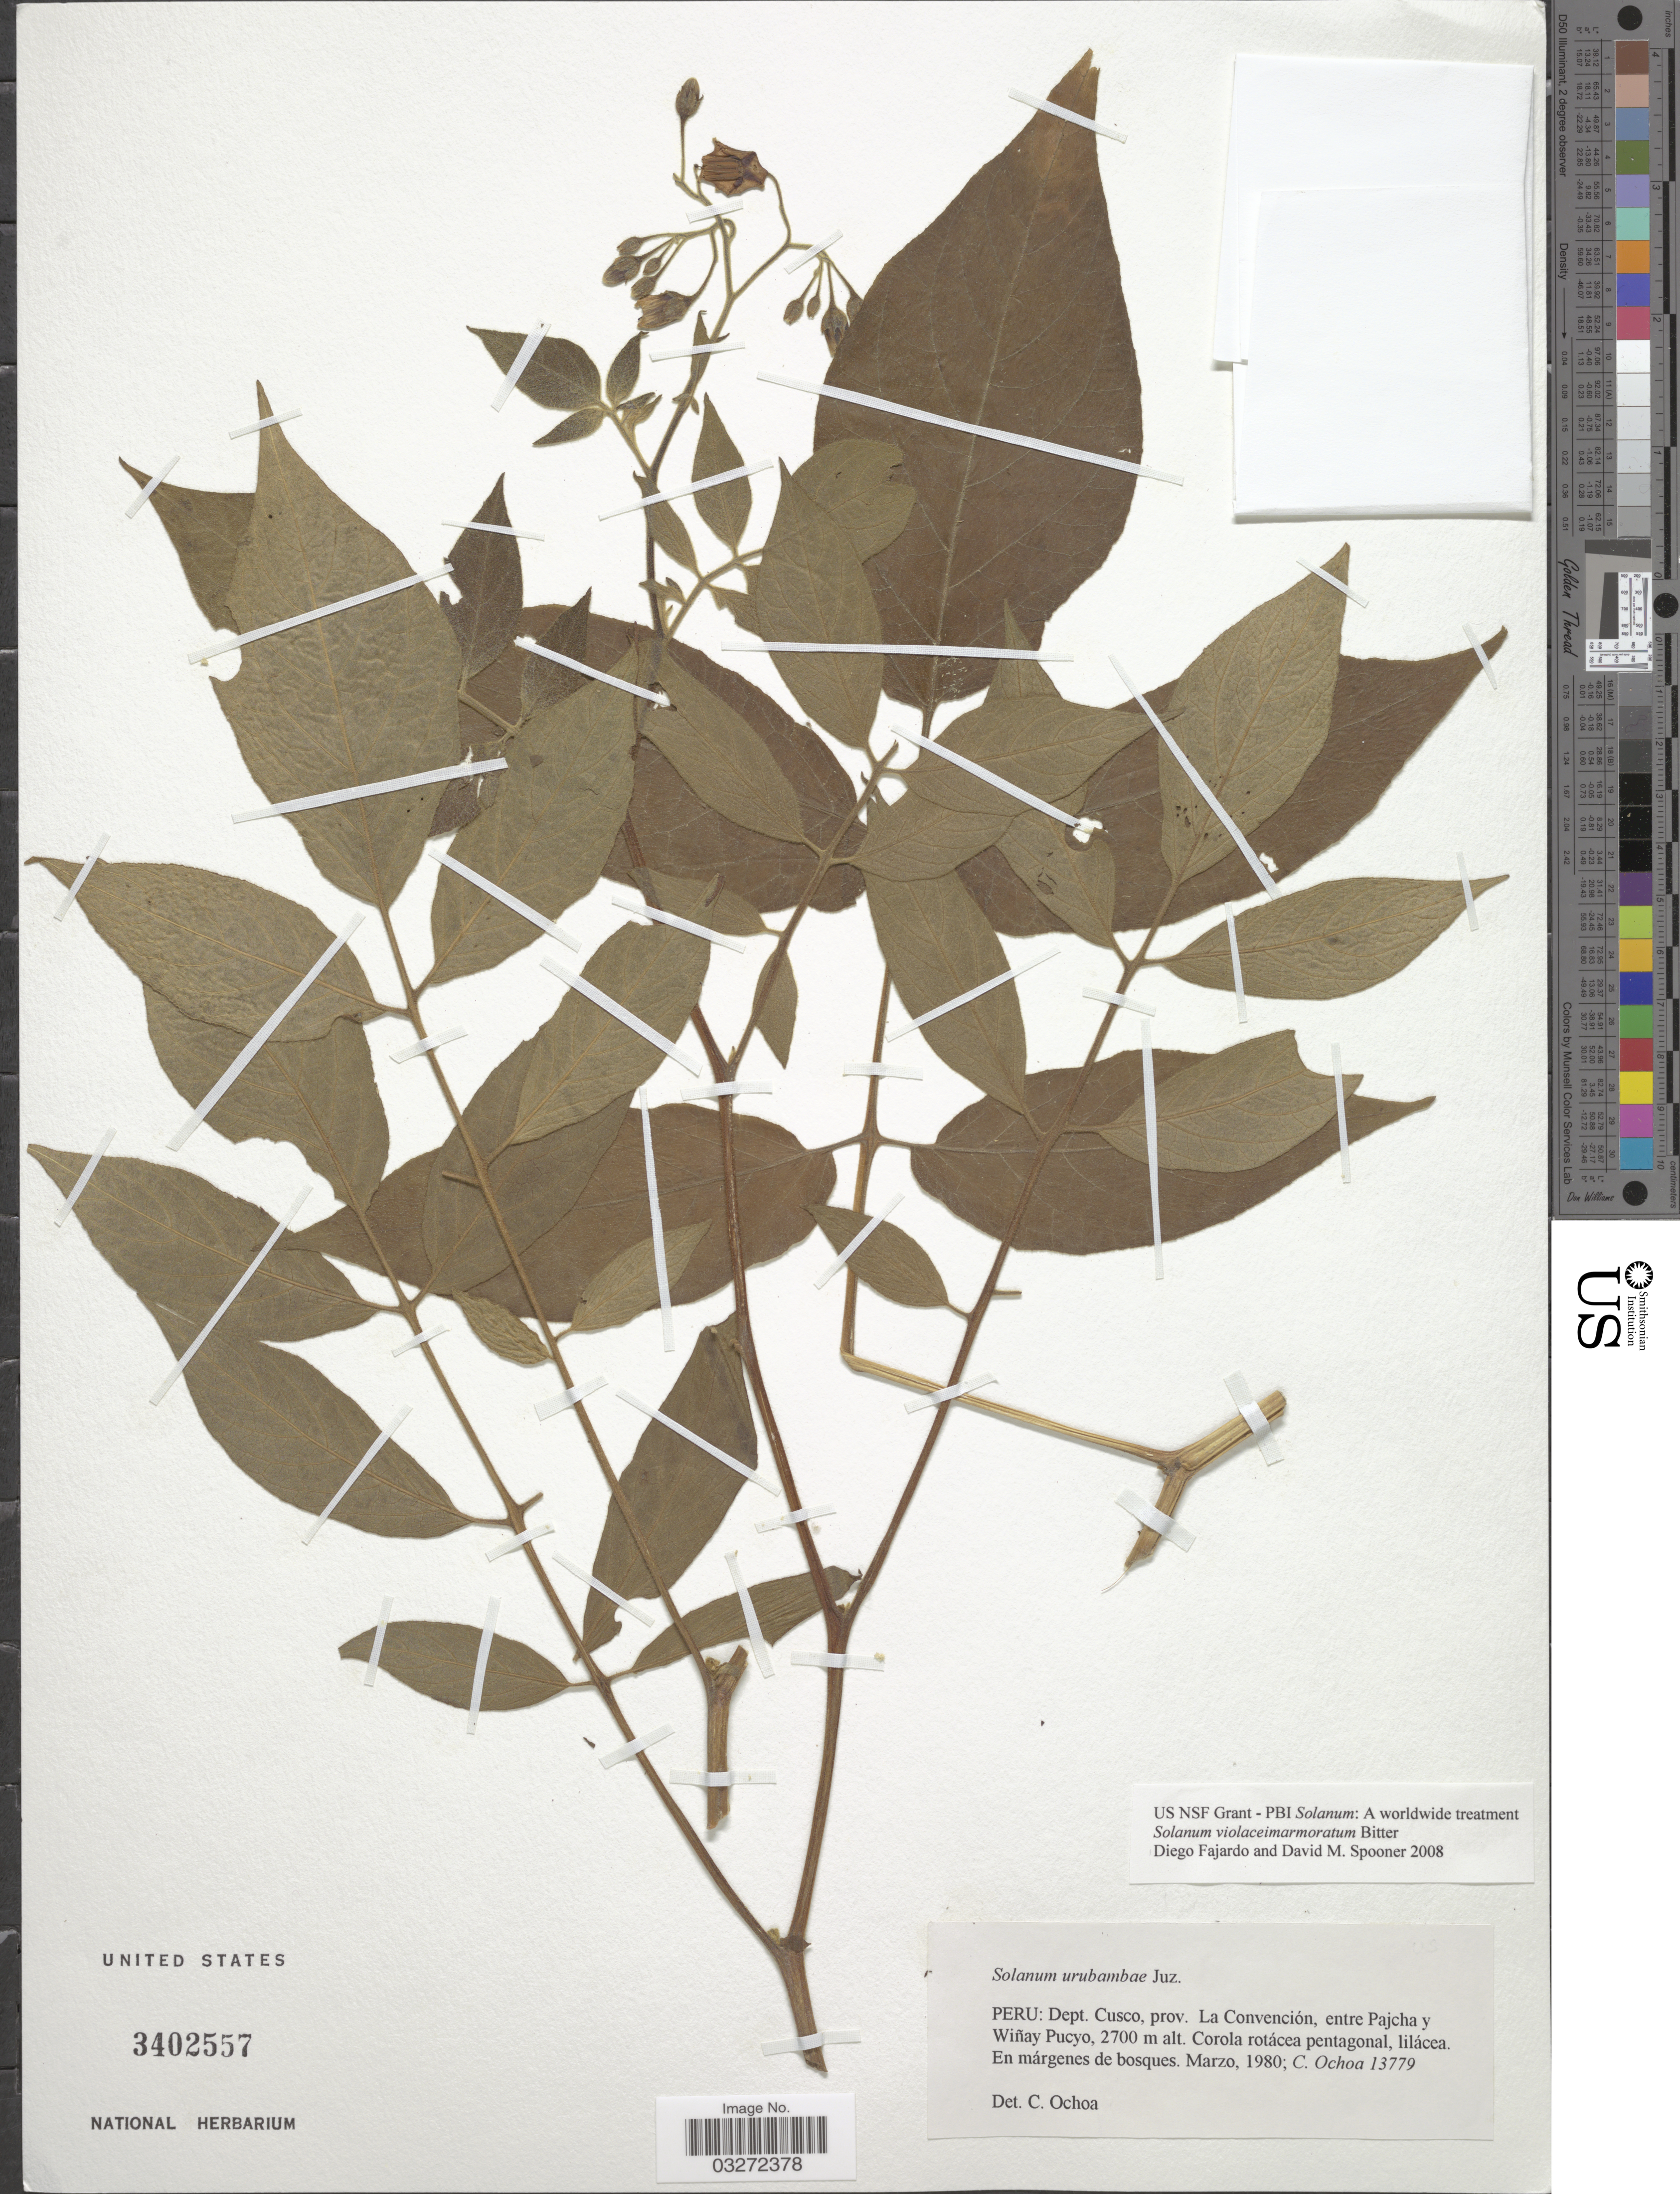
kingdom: Plantae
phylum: Tracheophyta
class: Magnoliopsida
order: Solanales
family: Solanaceae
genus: Solanum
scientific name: Solanum violaceimarmoratum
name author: Bitter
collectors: C. Ochoa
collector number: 13779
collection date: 1980-03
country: Peru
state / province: Cusco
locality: Dept. Cusco, prov. La Convención, entre Pajcha y Wiñay Pucyo.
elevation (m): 2700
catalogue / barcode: US 3402557